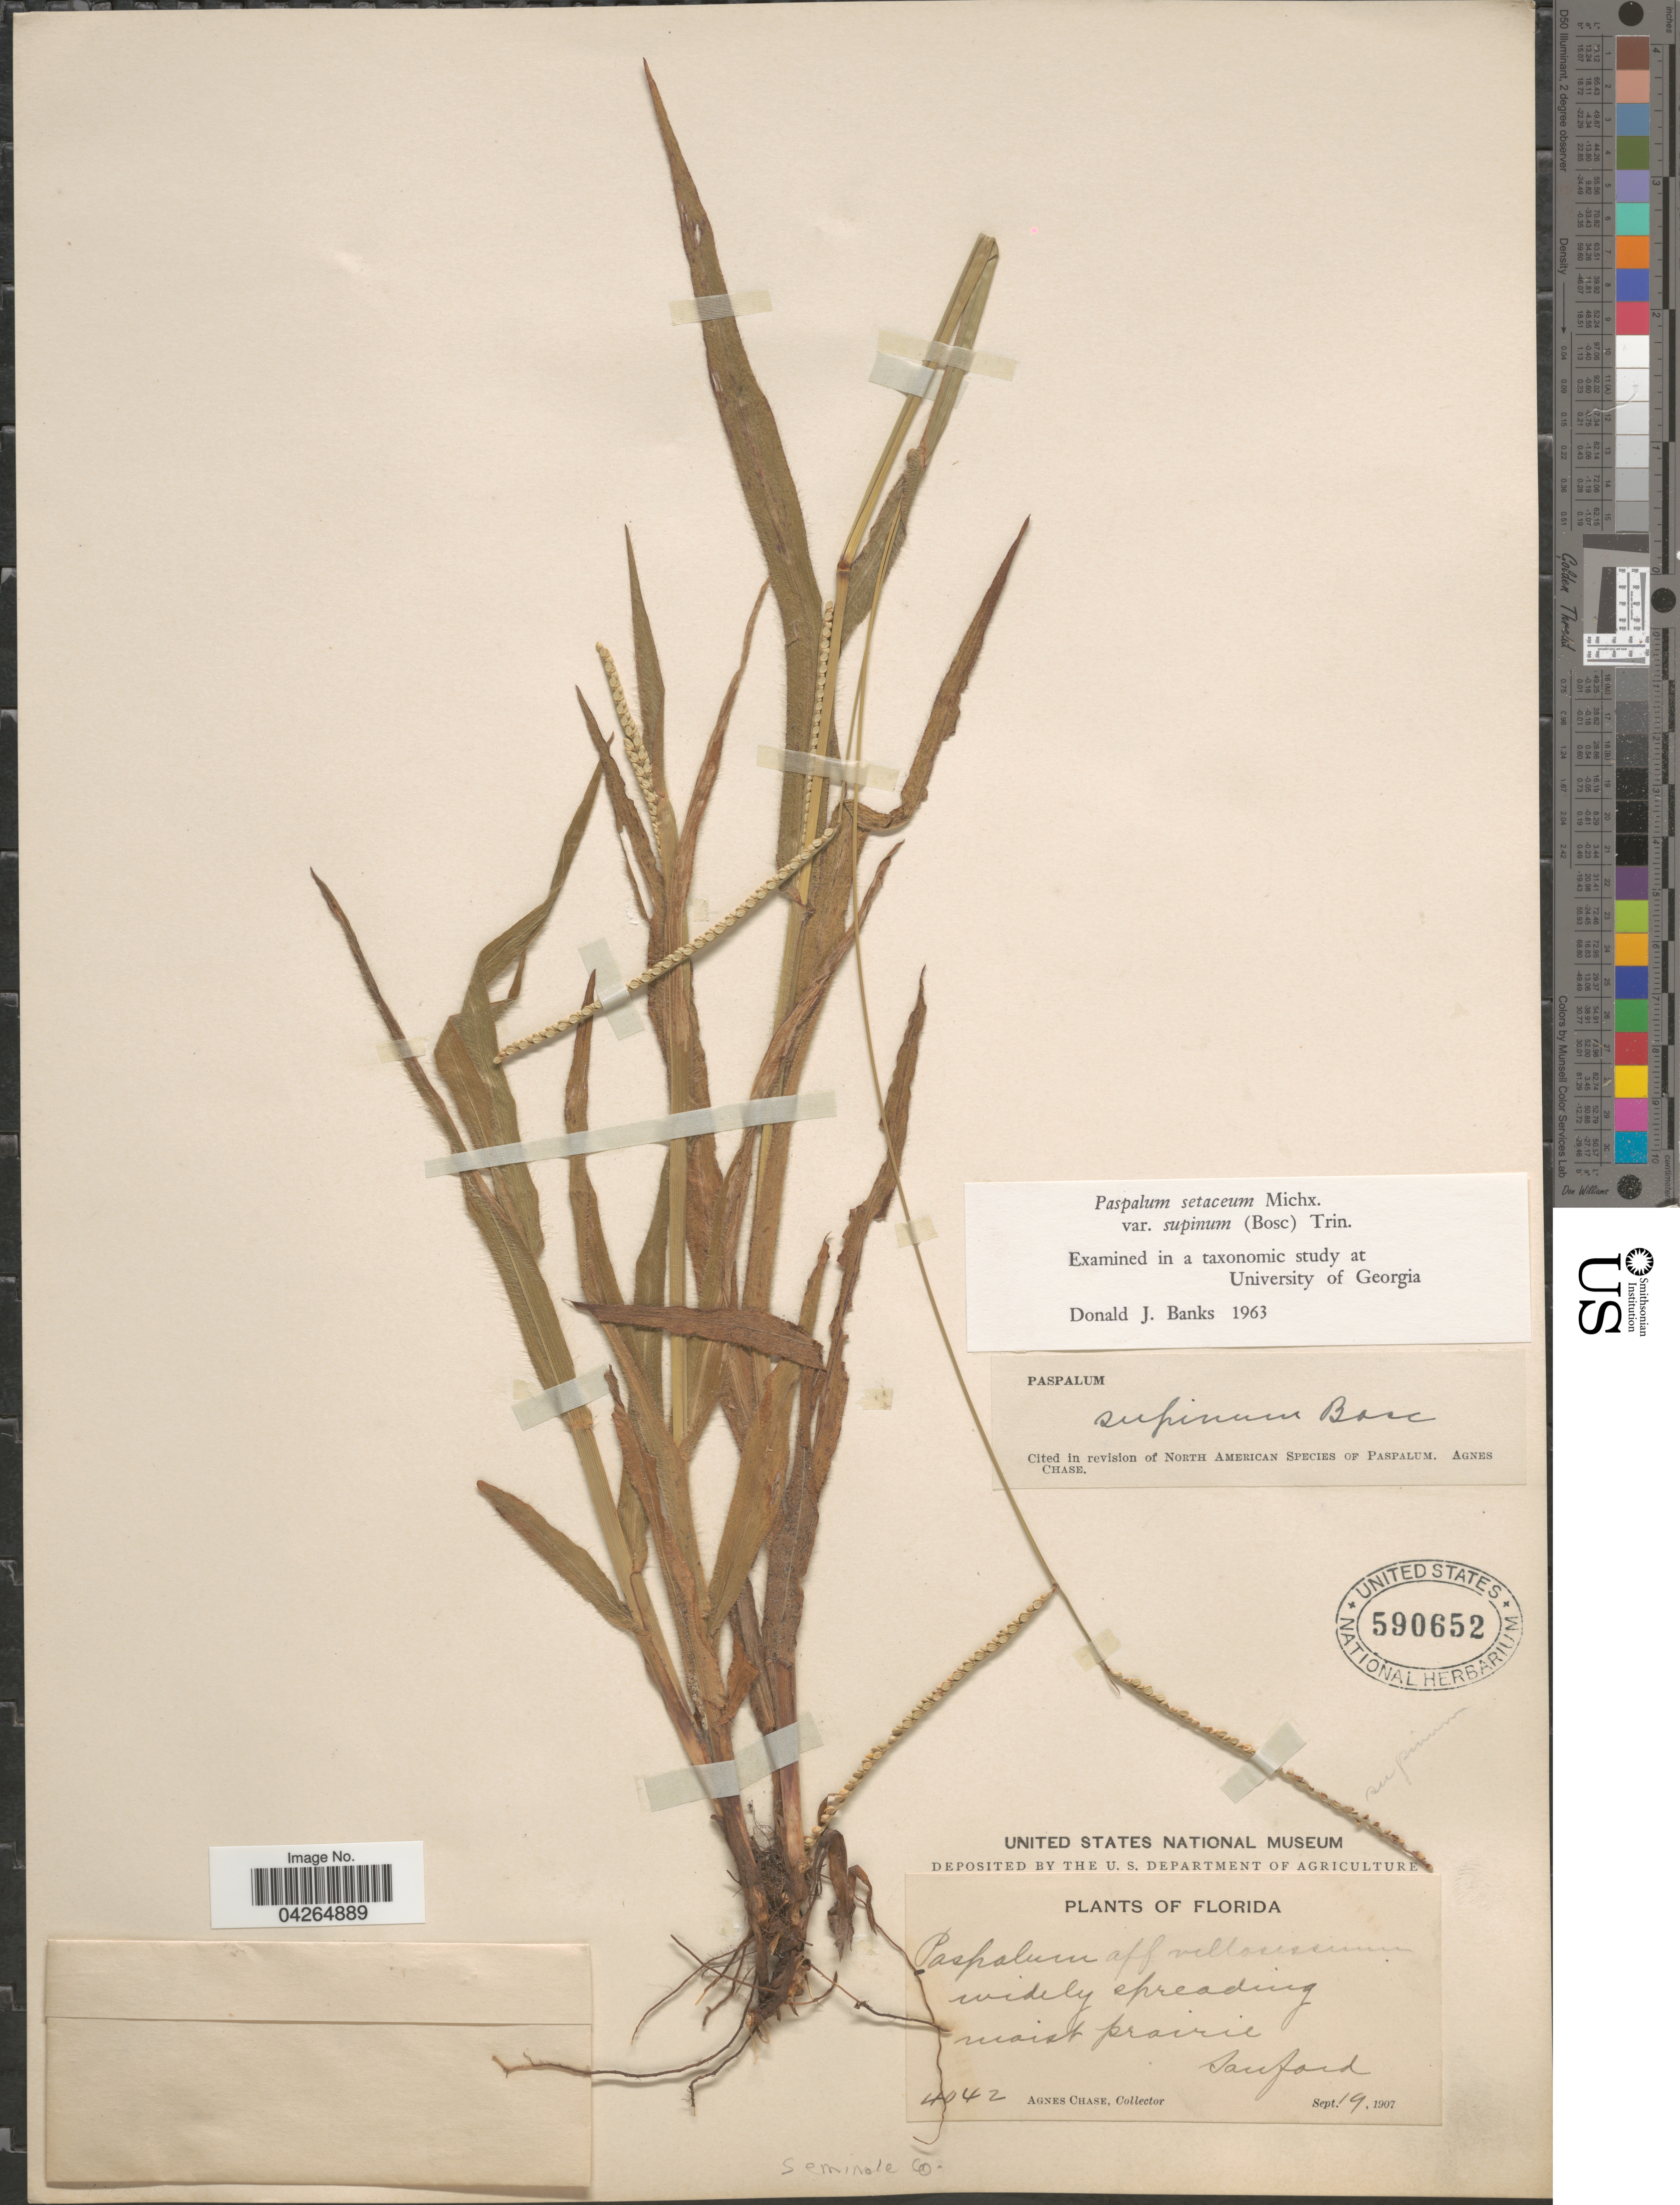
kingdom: Plantae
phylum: Tracheophyta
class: Liliopsida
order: Poales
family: Poaceae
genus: Paspalum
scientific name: Paspalum setaceum var. supinum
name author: (Bosc ex Poir.) Trin.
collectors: A. Chase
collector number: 4042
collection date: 1907-09-19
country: United States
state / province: Florida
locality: Sanford. Seminole Co.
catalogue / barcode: US 590652